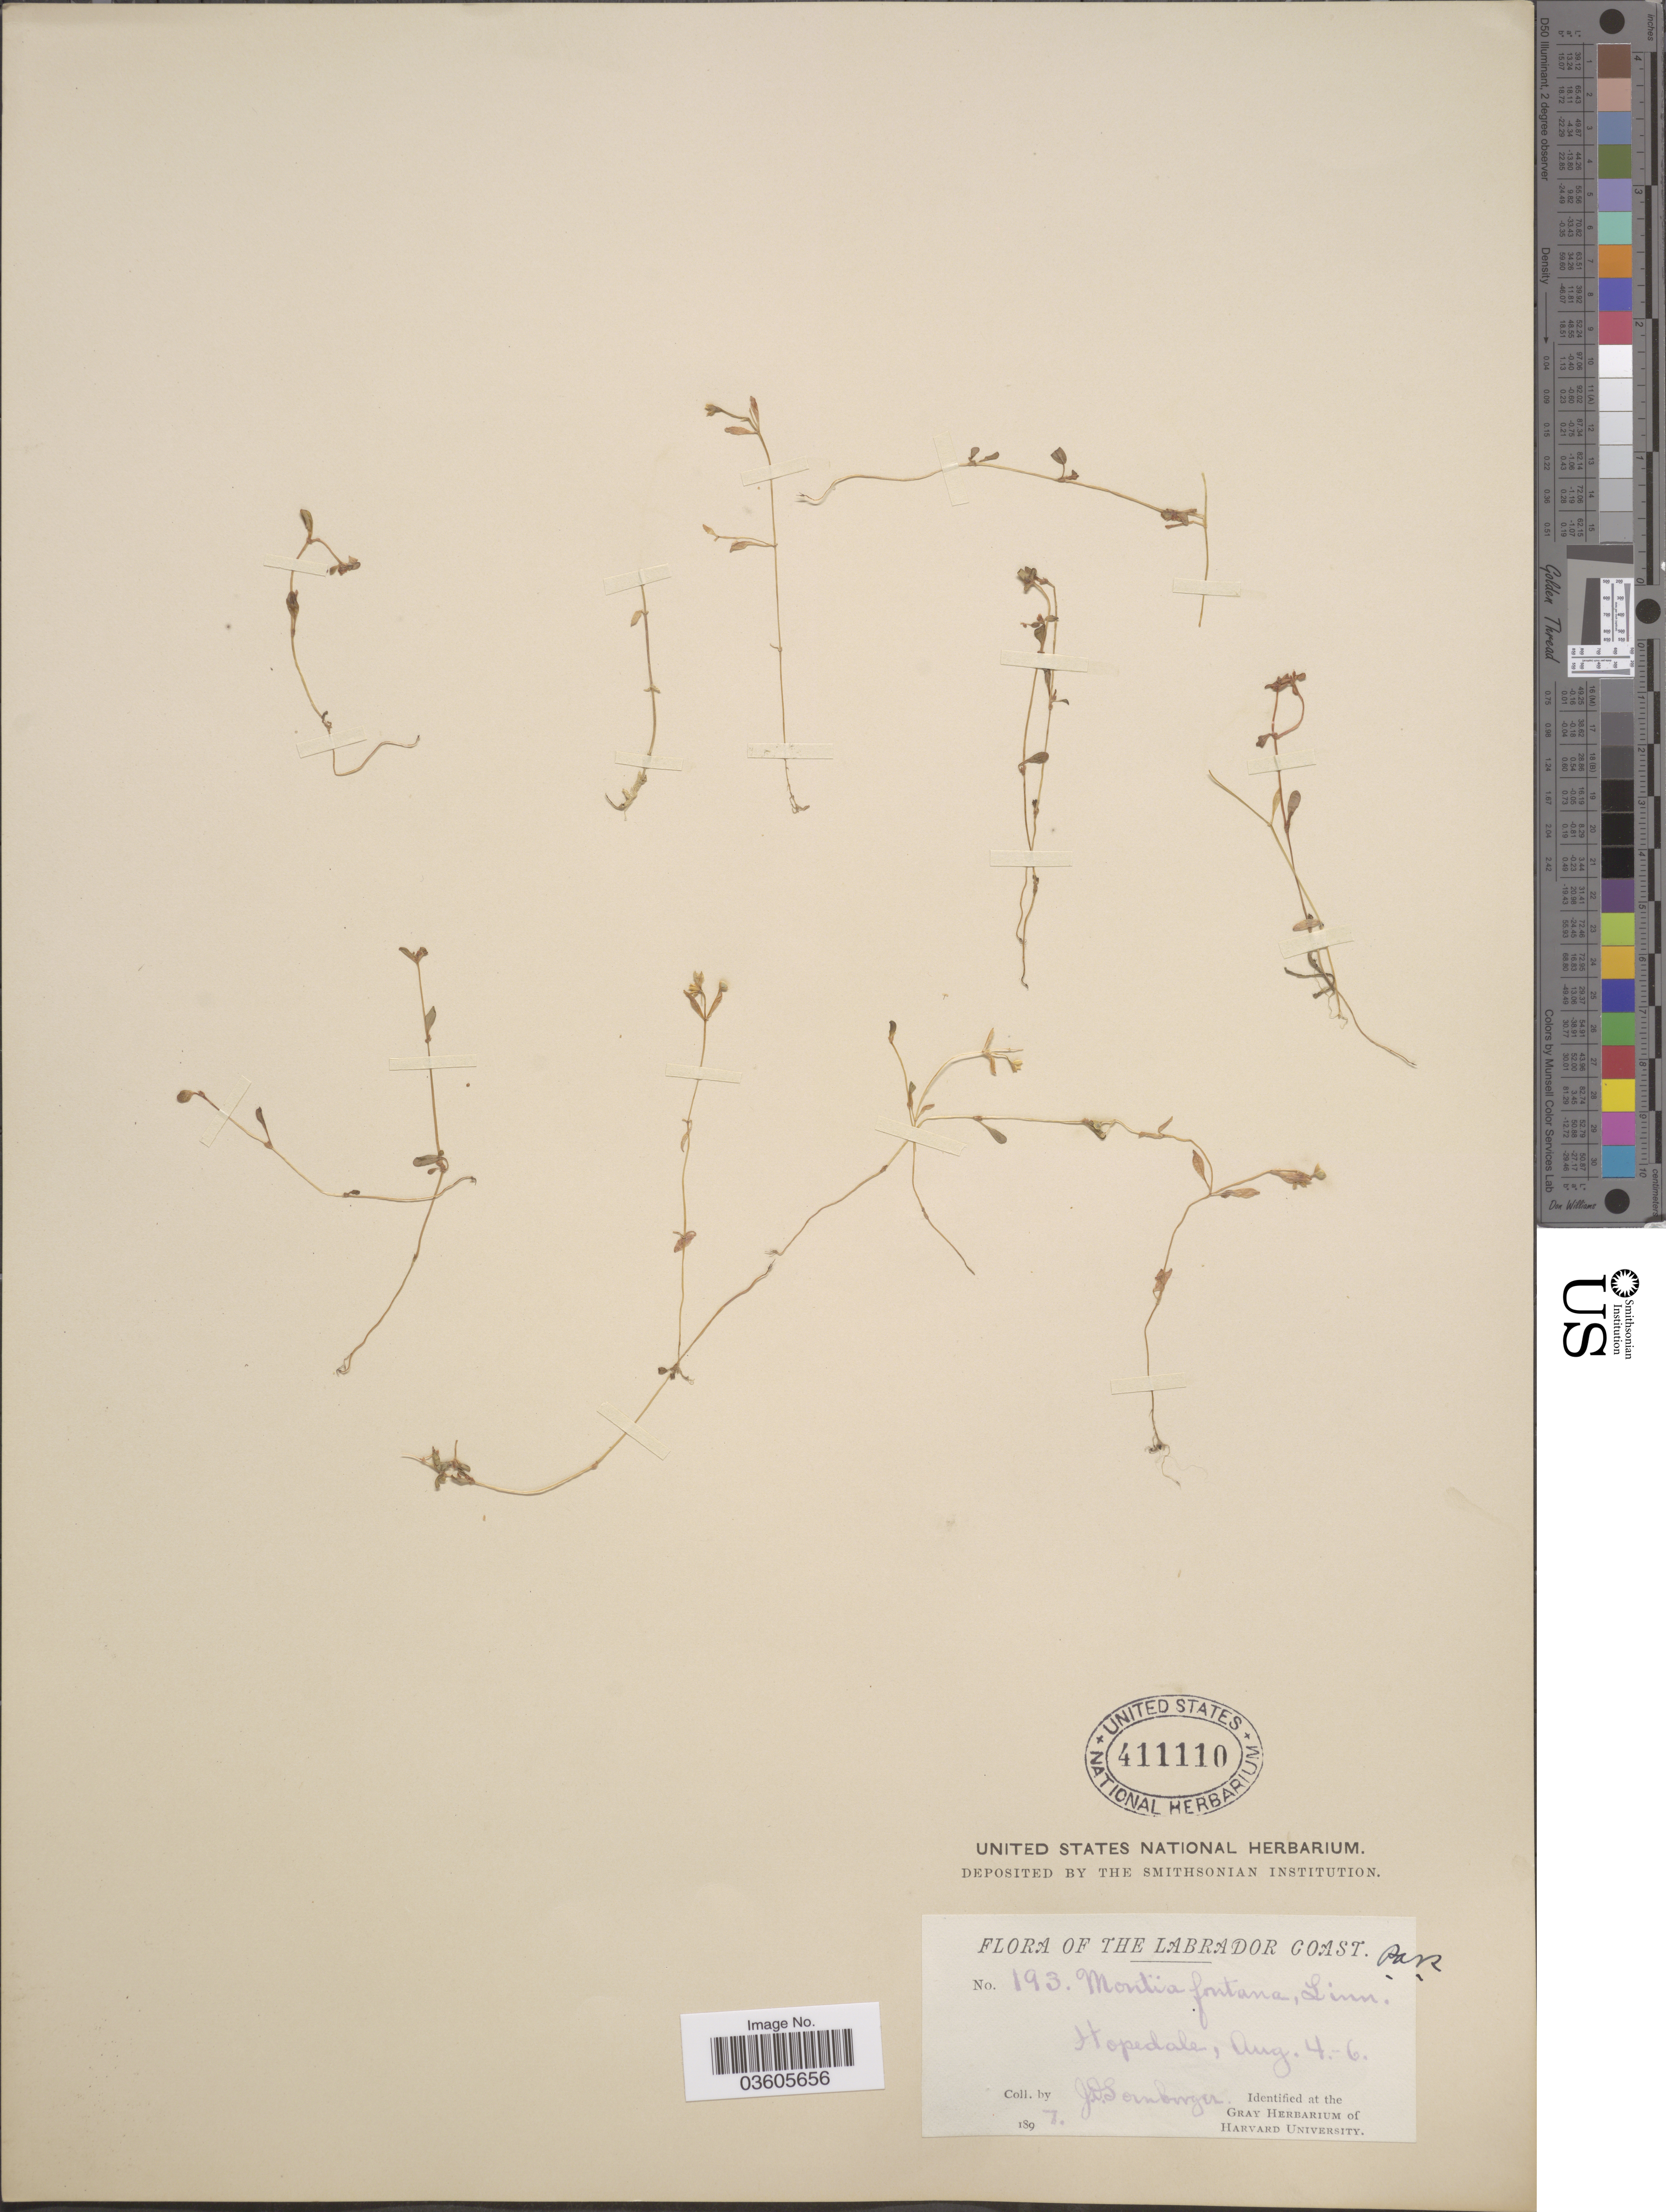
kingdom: Plantae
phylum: Tracheophyta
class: Magnoliopsida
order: Caryophyllales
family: Montiaceae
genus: Montia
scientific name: Montia fontana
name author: L.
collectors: J. Sornborger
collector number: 193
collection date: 1897-08-04/1897-08-06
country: Canada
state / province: Newfoundland and Labrador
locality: The Labrador Coast. Hopedale.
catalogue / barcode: US 411110